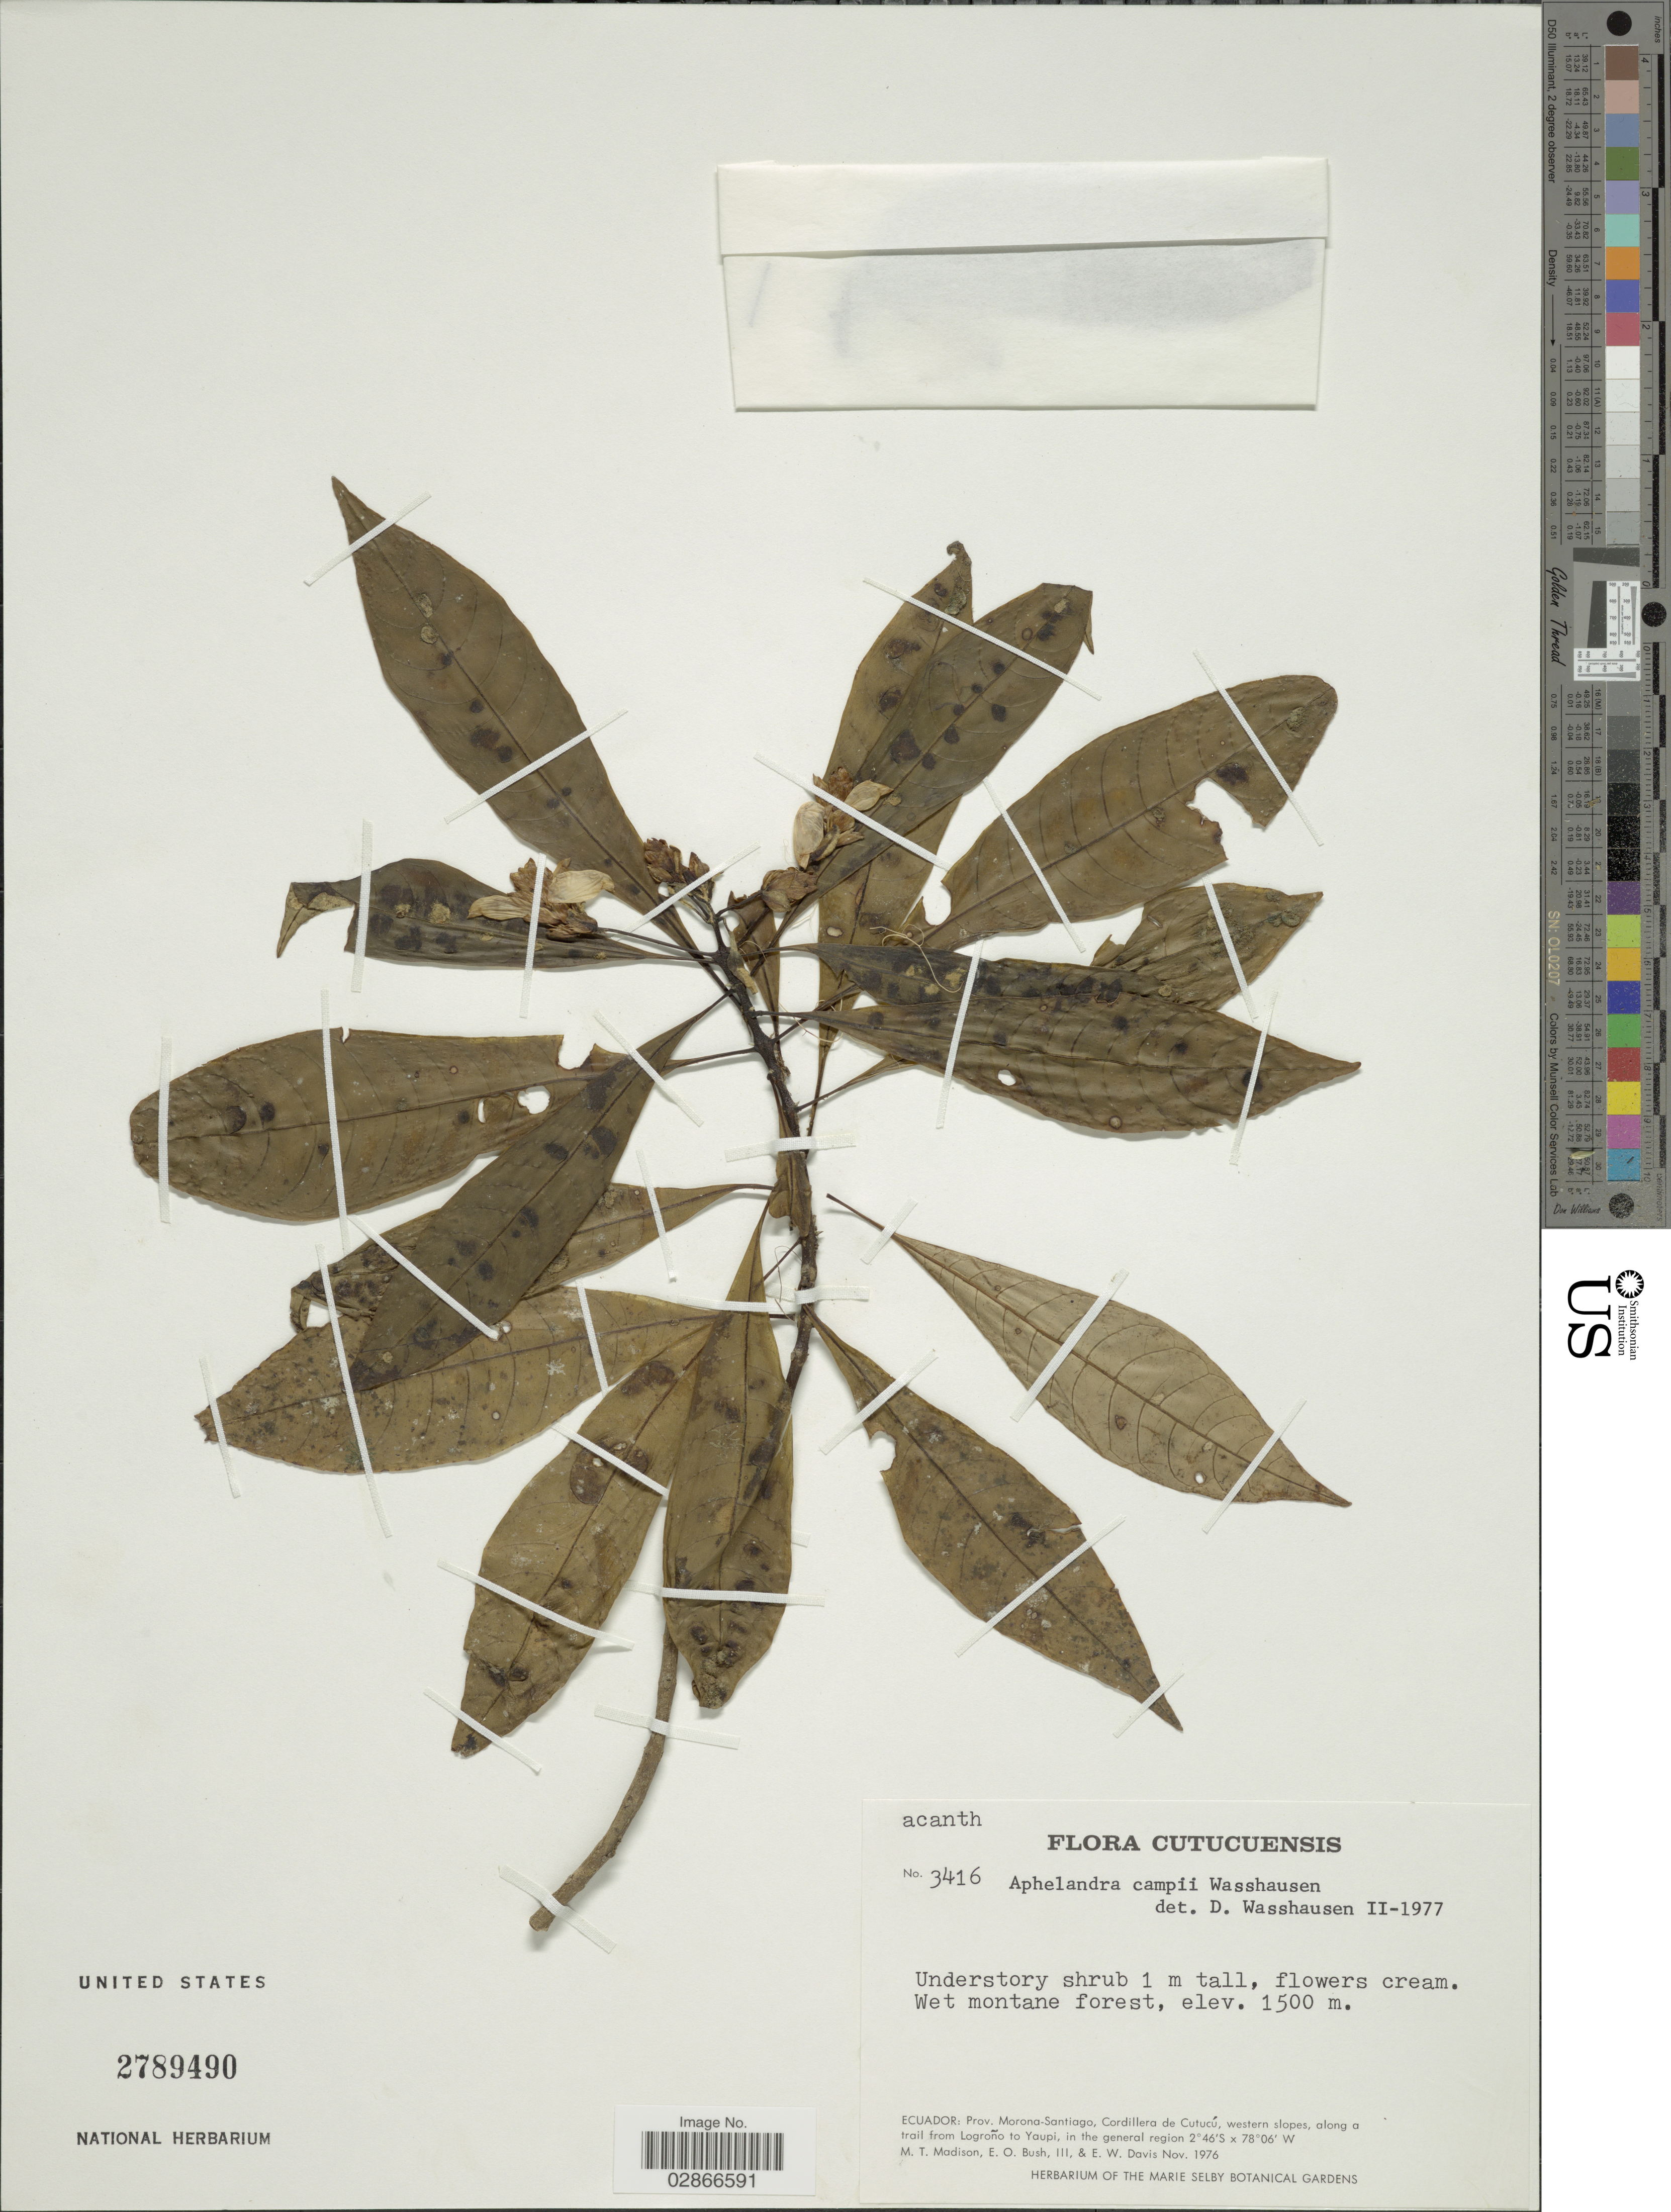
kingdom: Plantae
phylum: Tracheophyta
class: Magnoliopsida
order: Lamiales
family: Acanthaceae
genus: Aphelandra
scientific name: Aphelandra campii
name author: Wassh.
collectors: M. T. Madison, E. O. Bush & E. W. Davis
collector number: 3416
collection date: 1976-11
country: Ecuador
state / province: Morona-Santiago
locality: Cordillera de Cutucú, western slopes, along a trail from Logroño to Yaupi, in the general region.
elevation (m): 1500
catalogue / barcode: US 2789490